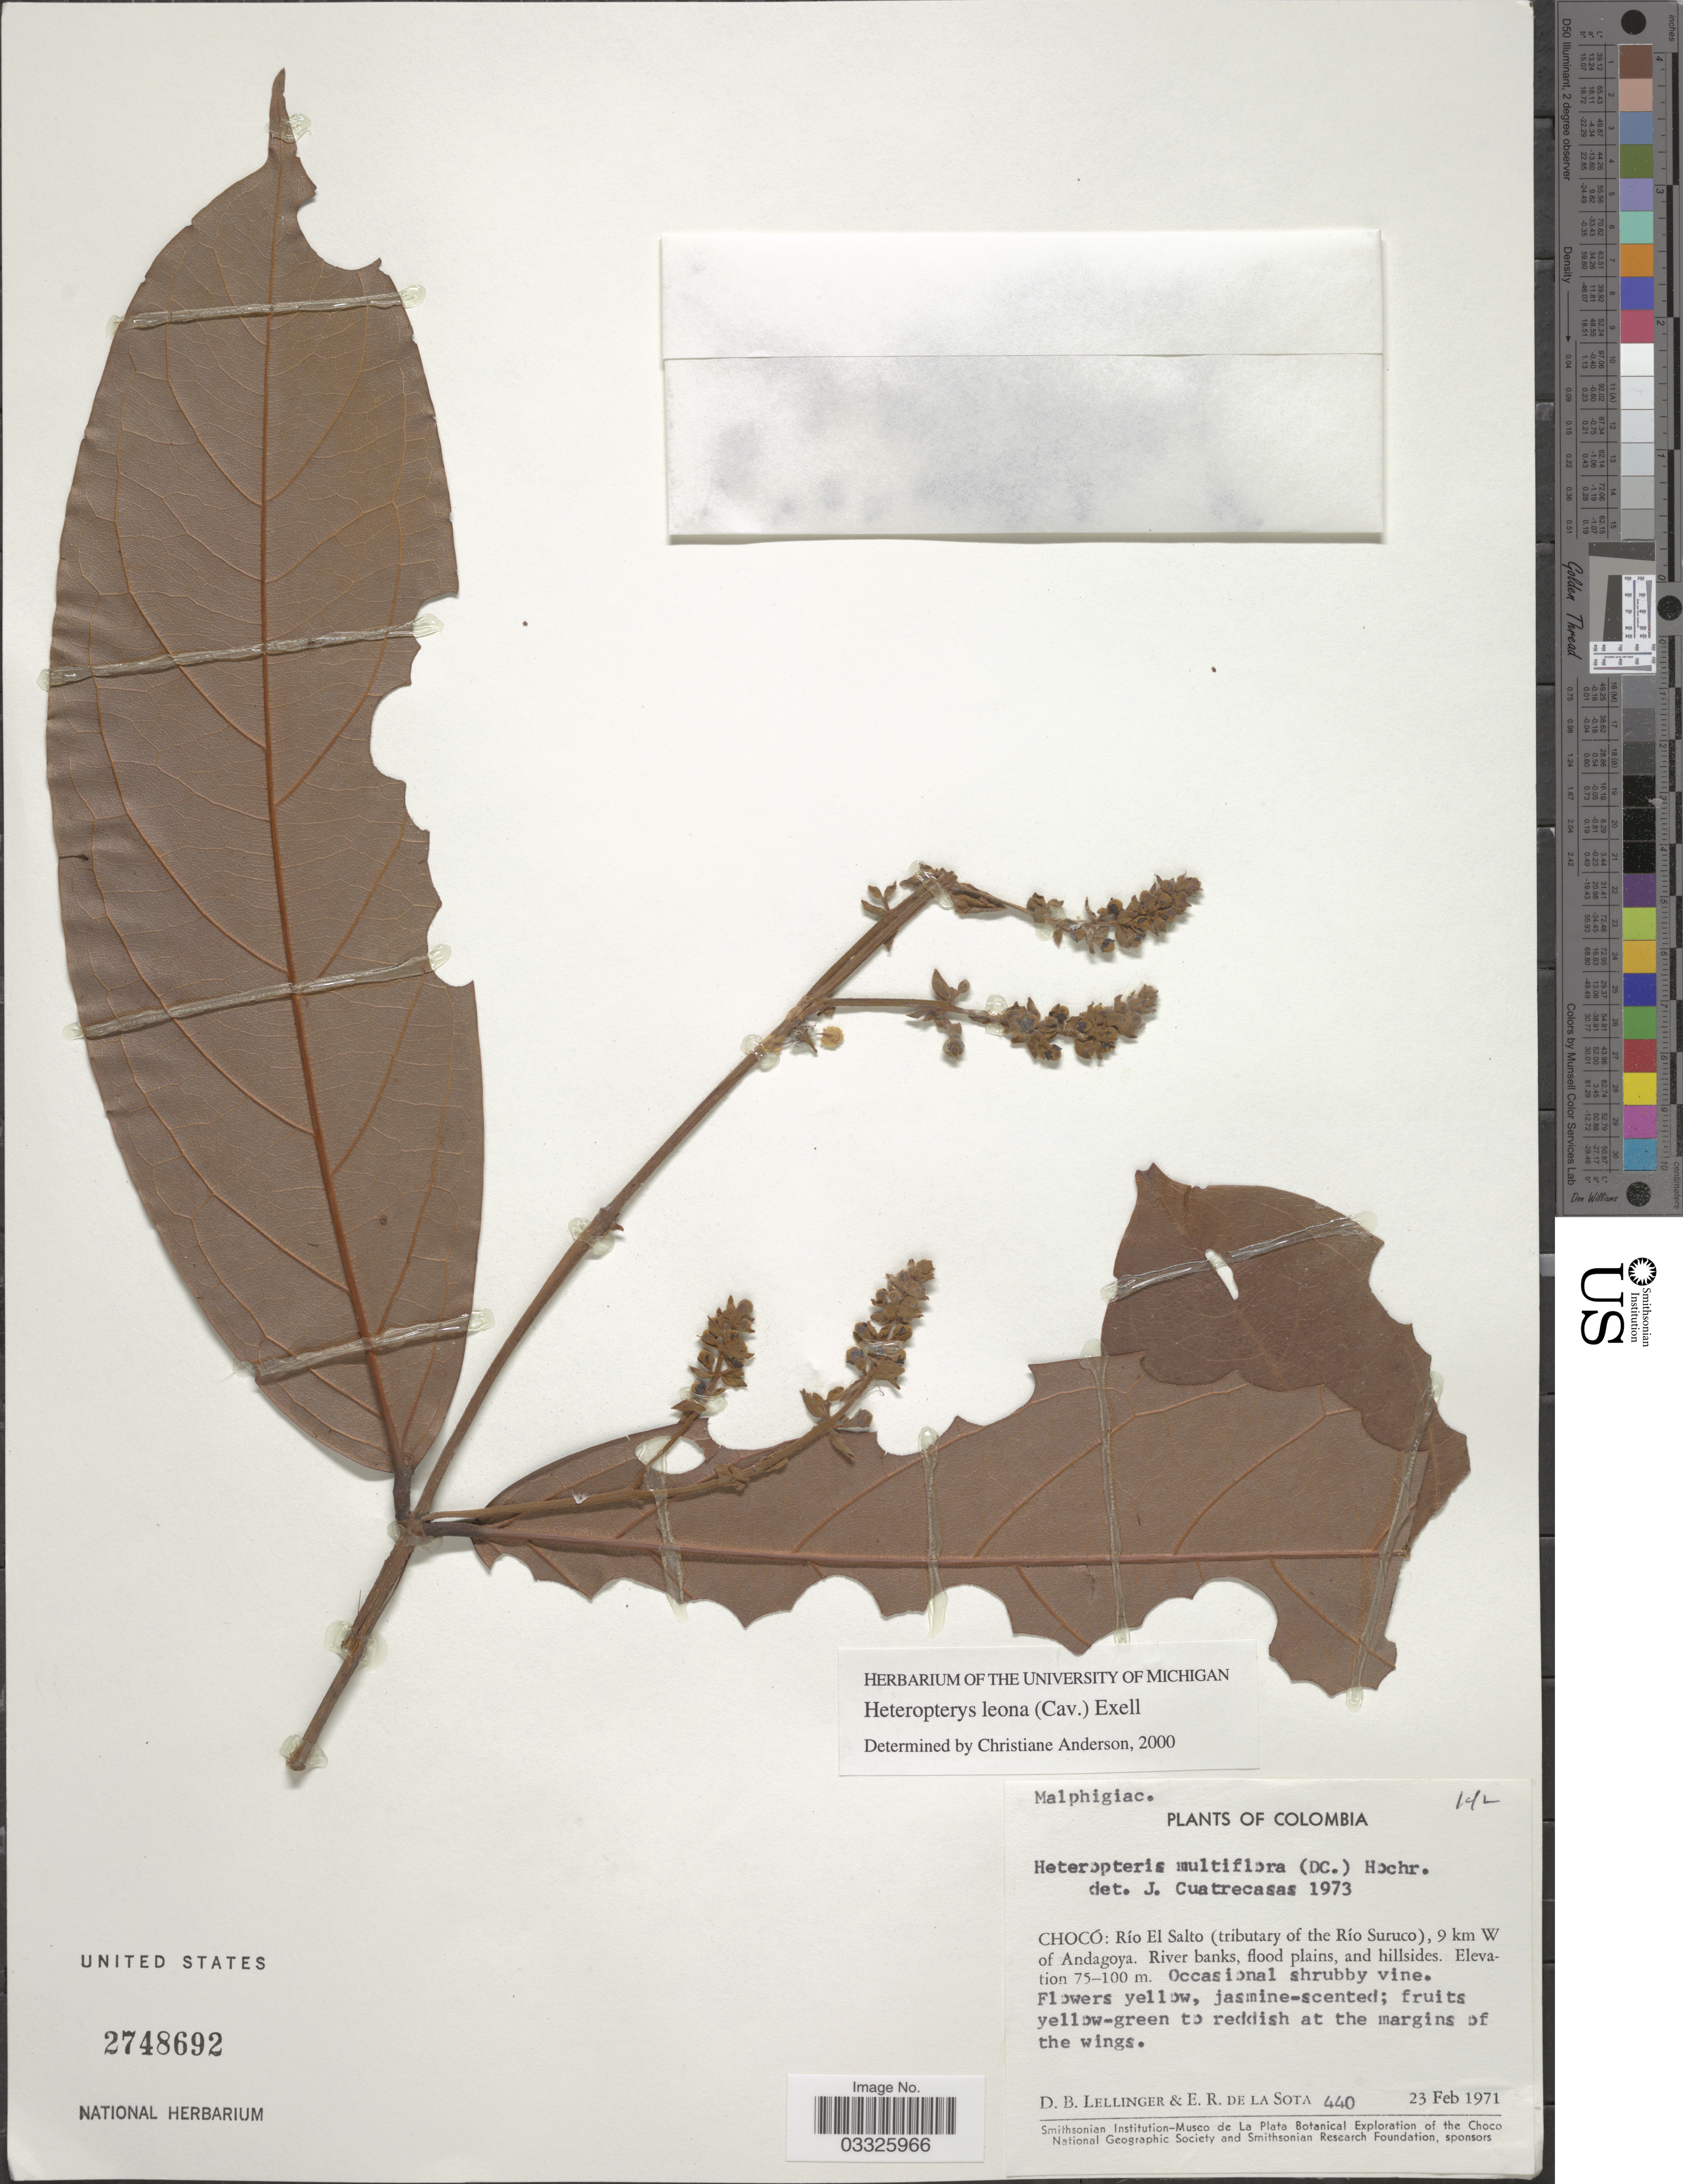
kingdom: Plantae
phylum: Tracheophyta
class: Magnoliopsida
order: Malpighiales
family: Malpighiaceae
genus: Heteropterys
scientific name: Heteropterys leona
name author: (Cav.) Exell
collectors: D. B. Lellinger & E. R. de la Sota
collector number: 440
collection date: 1971-02-23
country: Colombia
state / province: Chocó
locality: Río El Salto (tributary of the Río Suruco), 9 km W of Andagoya.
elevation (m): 75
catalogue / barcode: US 2748692